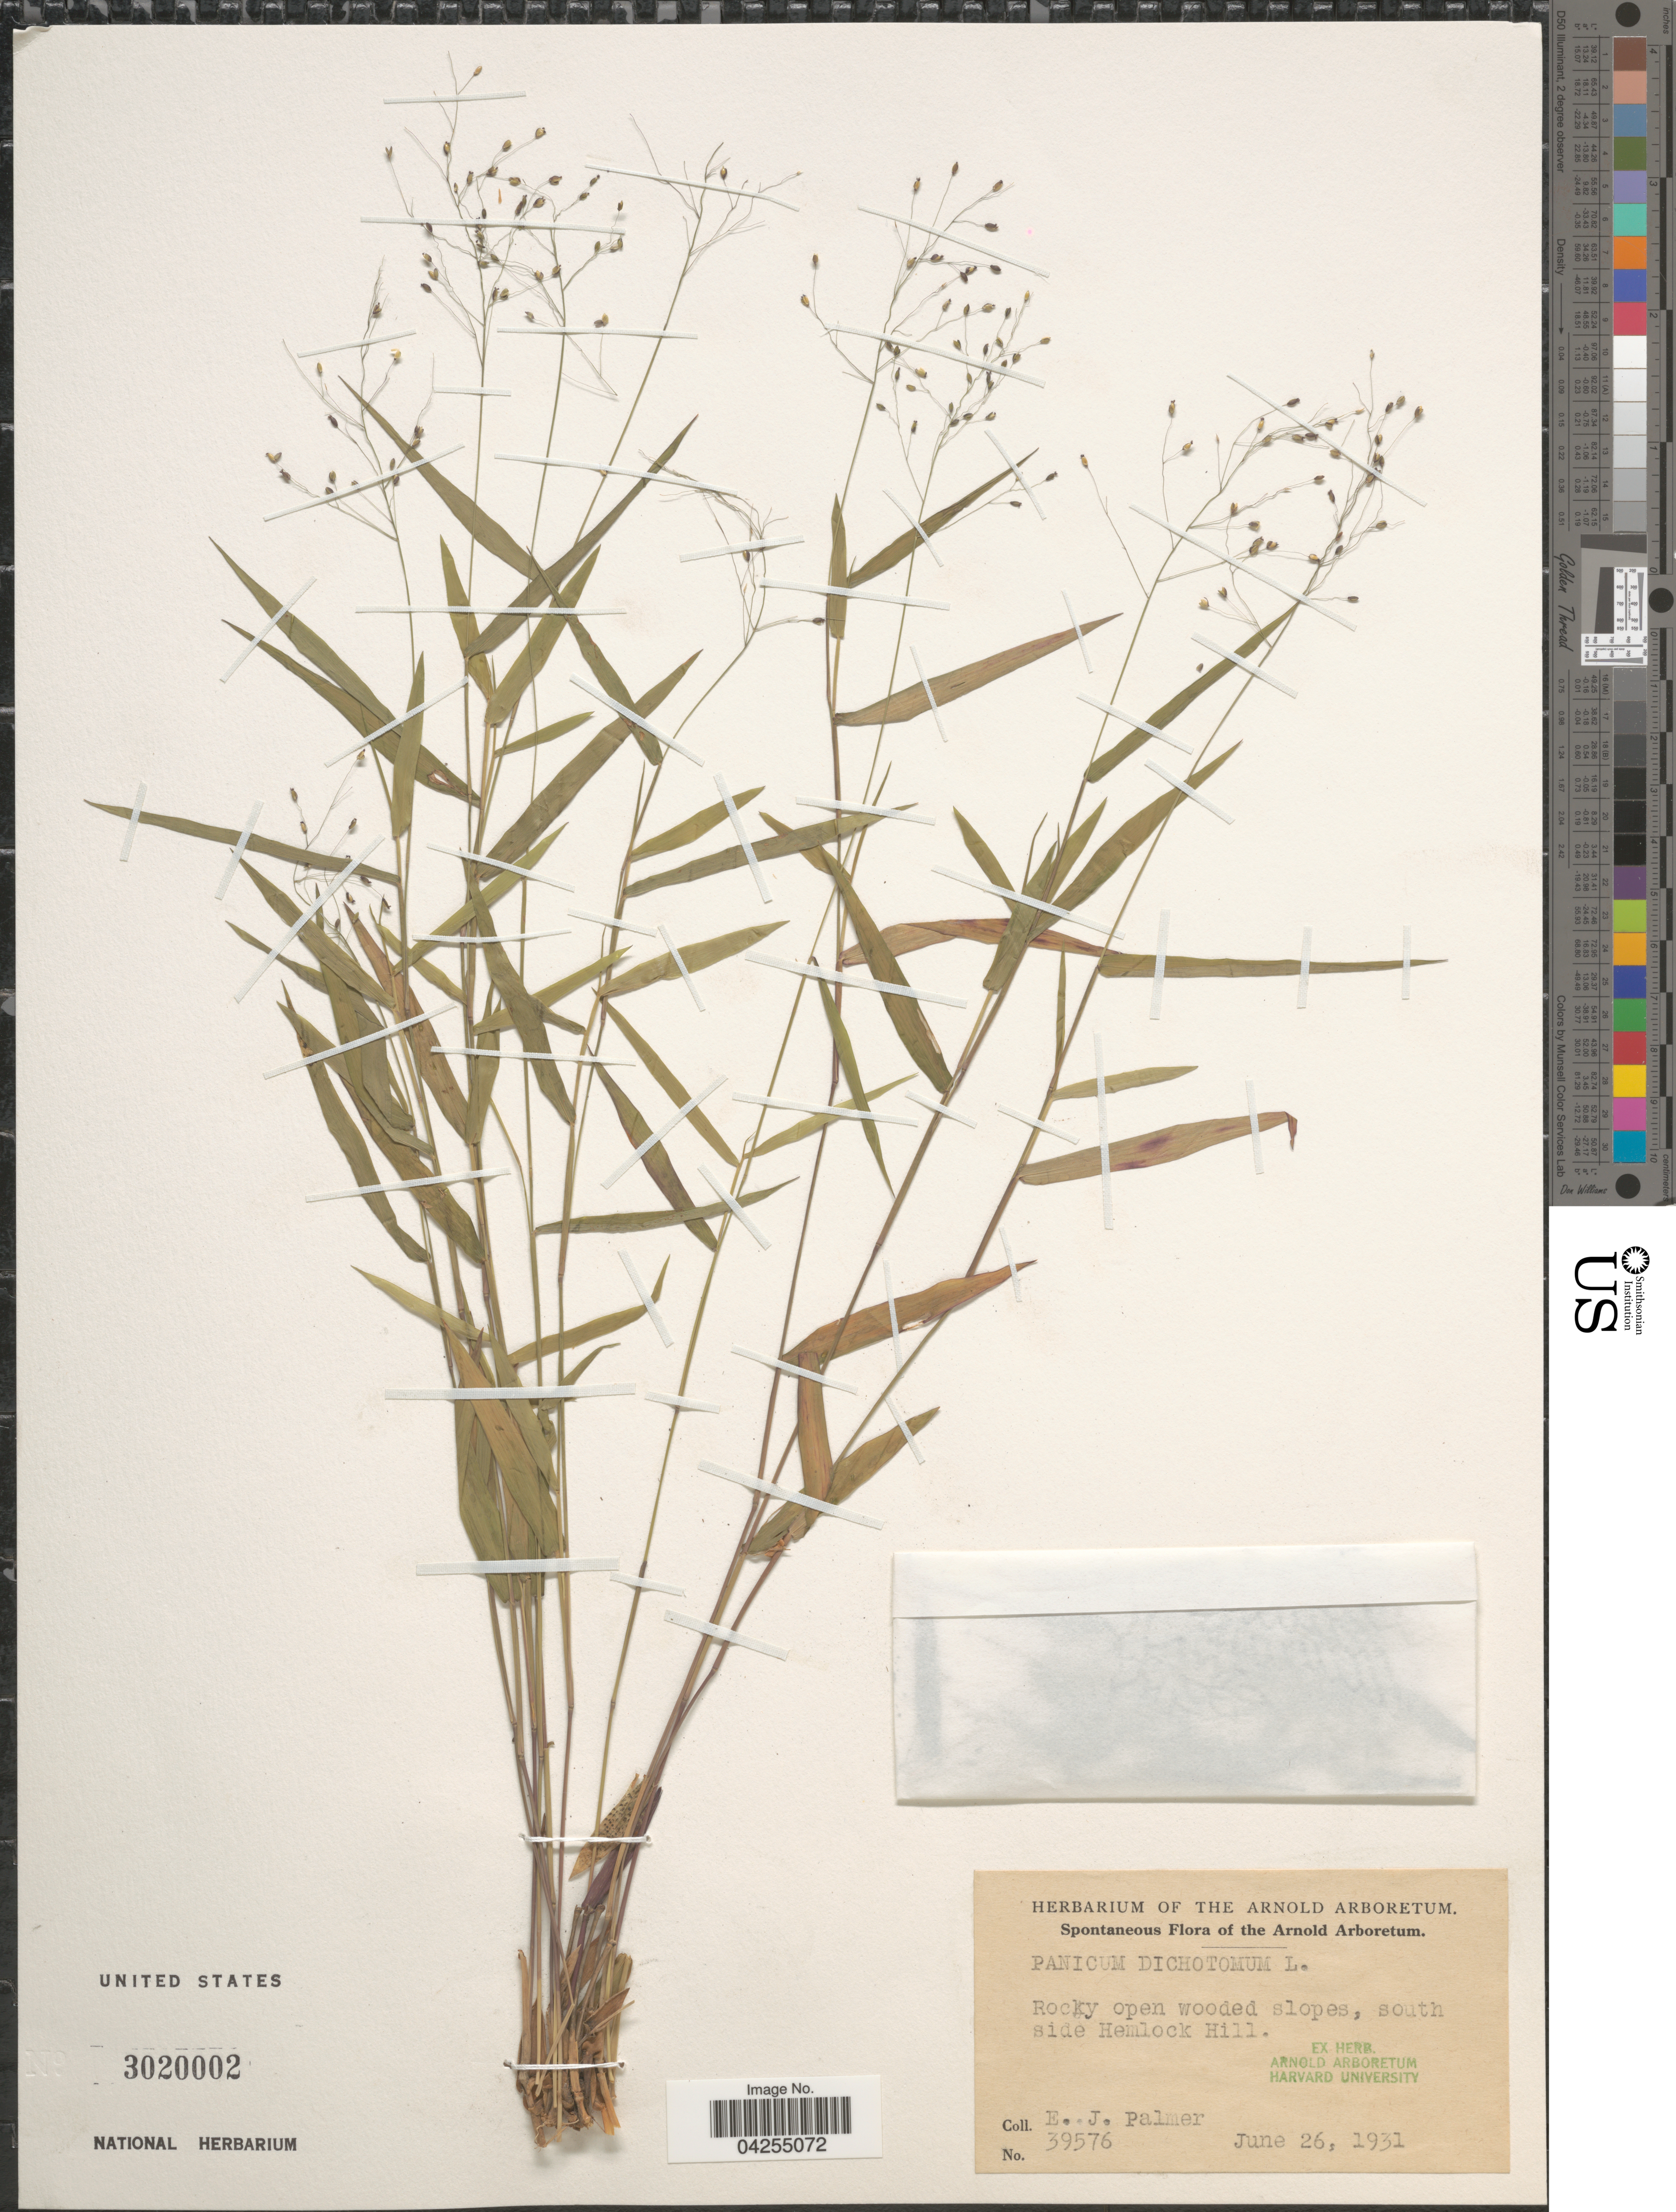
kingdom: Plantae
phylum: Tracheophyta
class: Liliopsida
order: Poales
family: Poaceae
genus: Dichanthelium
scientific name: Dichanthelium dichotomum var. dichotomum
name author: (L.) Gould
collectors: E. J. Palmer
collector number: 39576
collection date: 1931-06-26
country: United States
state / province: Massachusetts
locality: Arnold Arboretum. Rocky open wooded slopes, south side Hemlock Hill.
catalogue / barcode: US 3020002